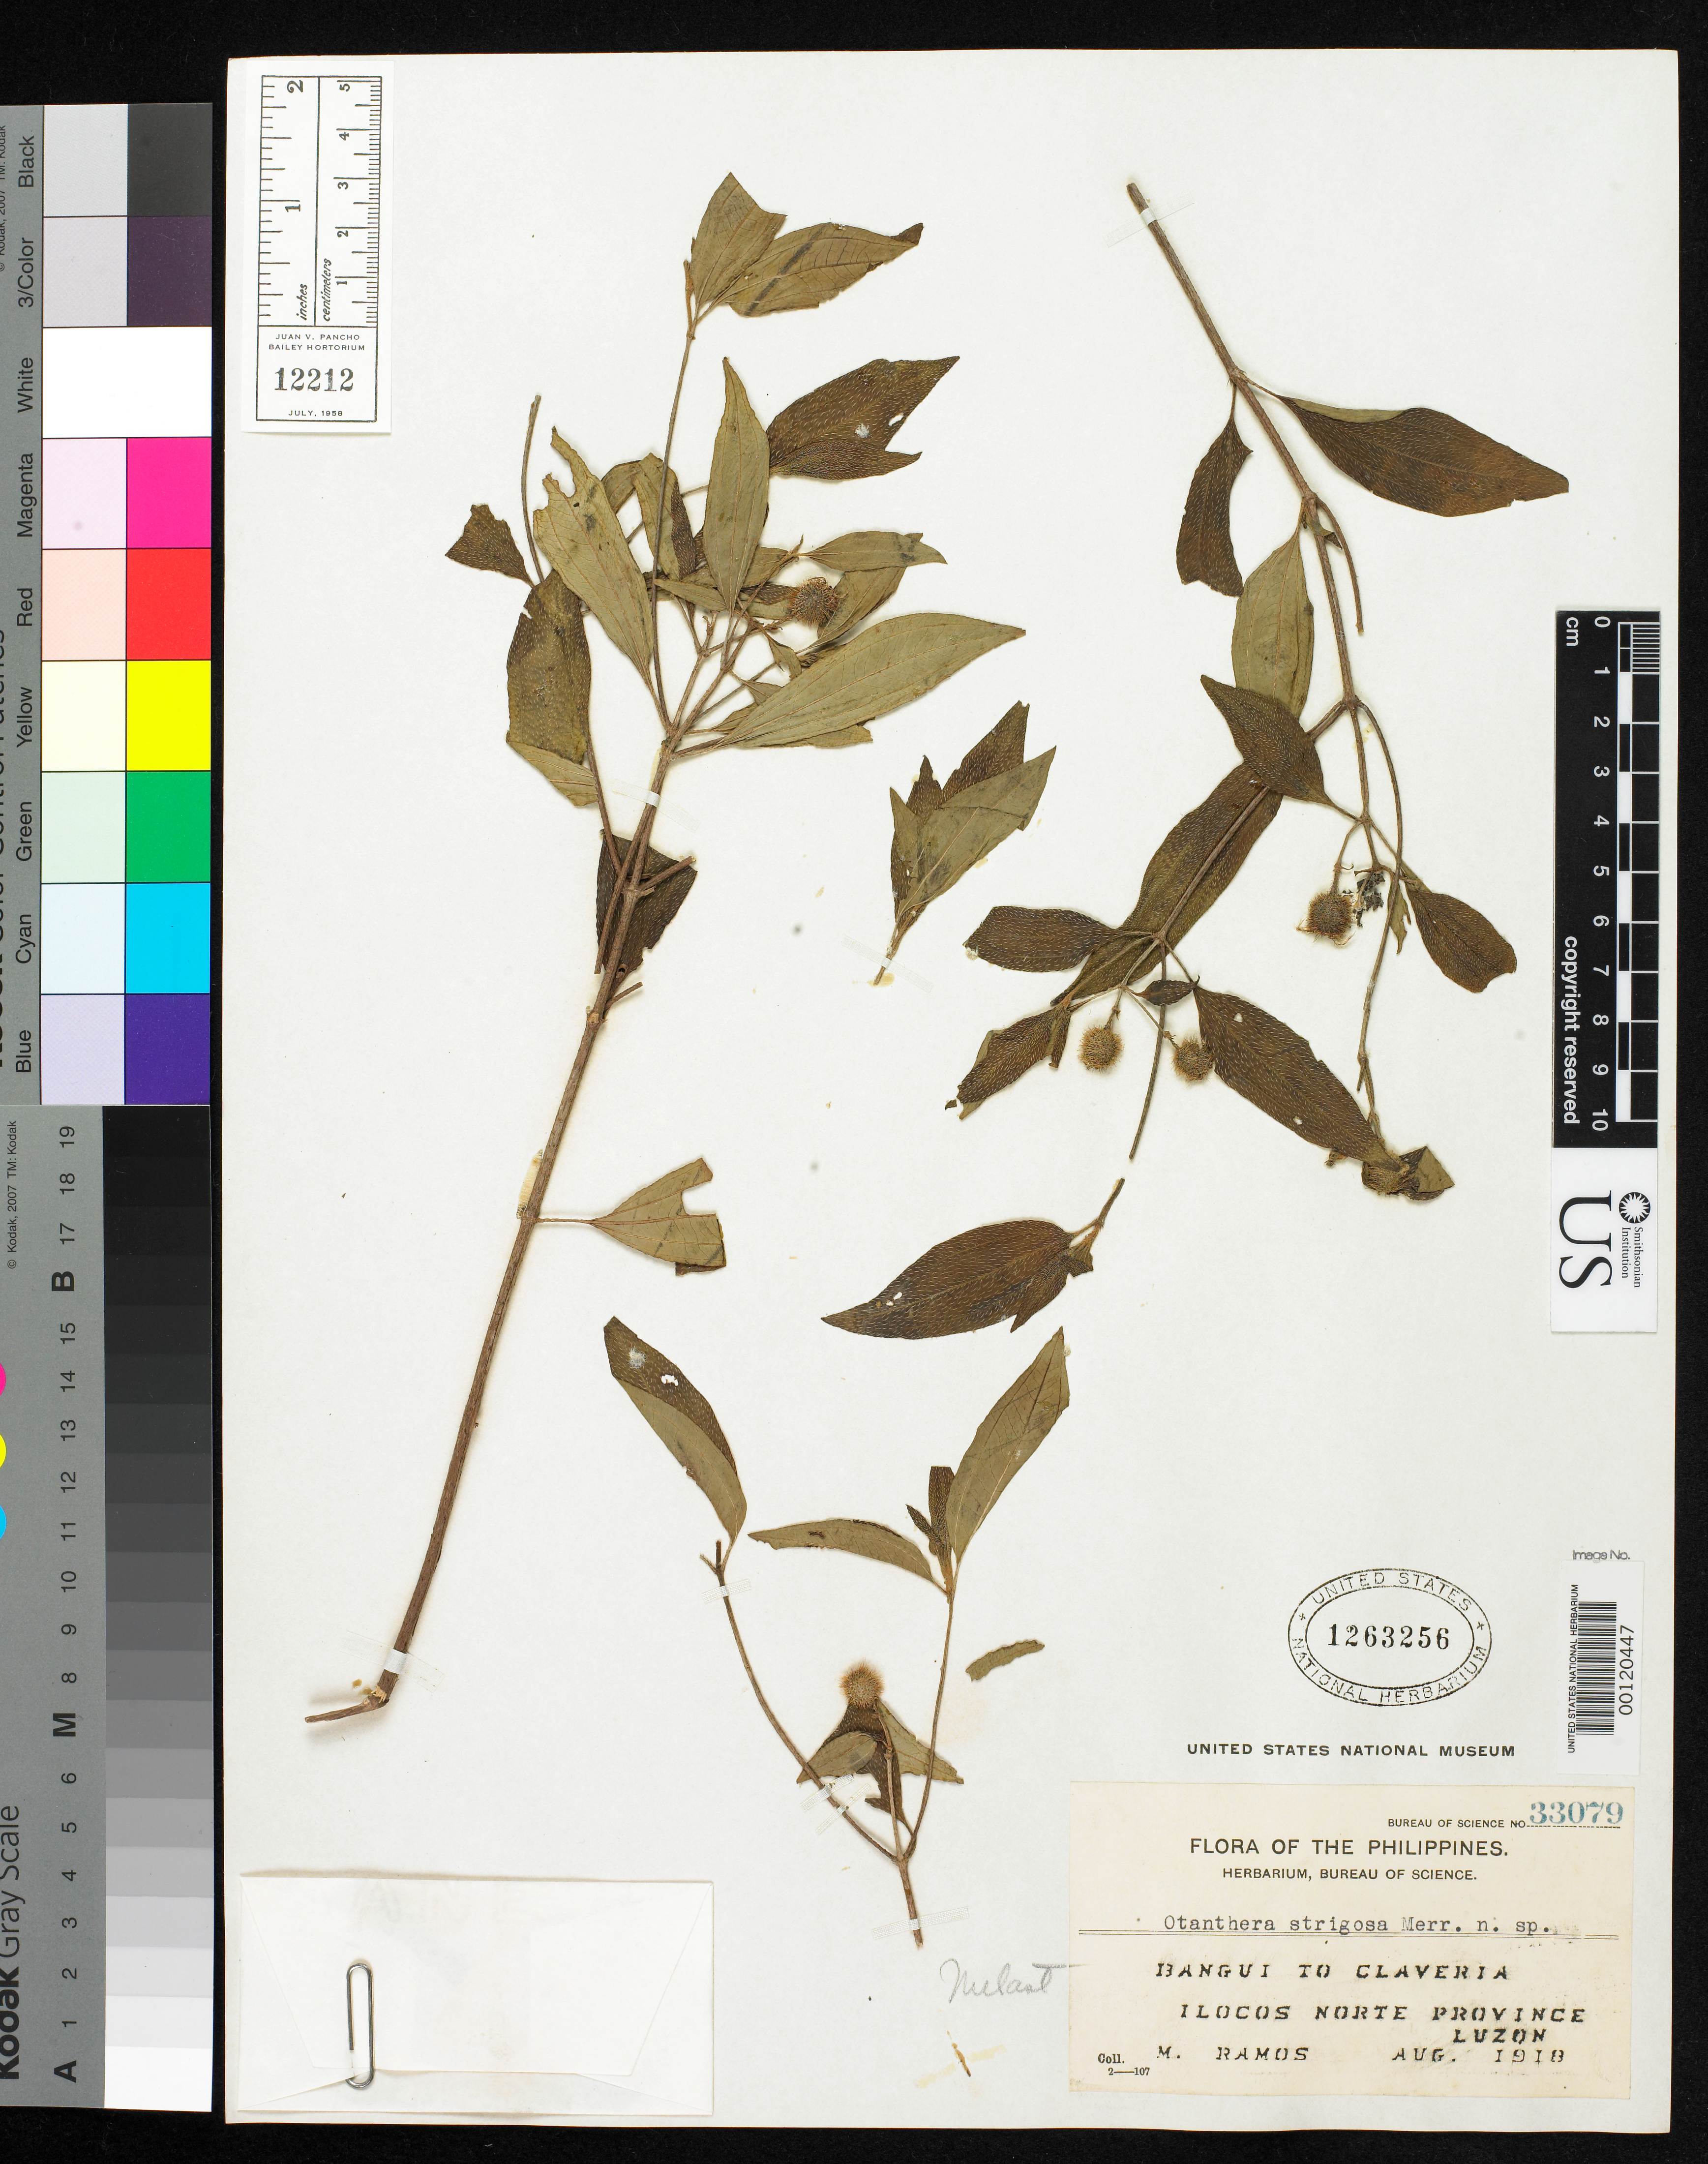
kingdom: Plantae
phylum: Tracheophyta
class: Magnoliopsida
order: Myrtales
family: Melastomataceae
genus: Otanthera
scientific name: Otanthera strigosa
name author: Merr.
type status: Isotype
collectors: M. Ramos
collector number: Bur. Sci. 33079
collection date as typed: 29 Aug 1918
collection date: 1918-08-29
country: Philippines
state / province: Ilocos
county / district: Ilocos Norte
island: Luzon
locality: Between Bangui & Claveria.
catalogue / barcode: US 1263256